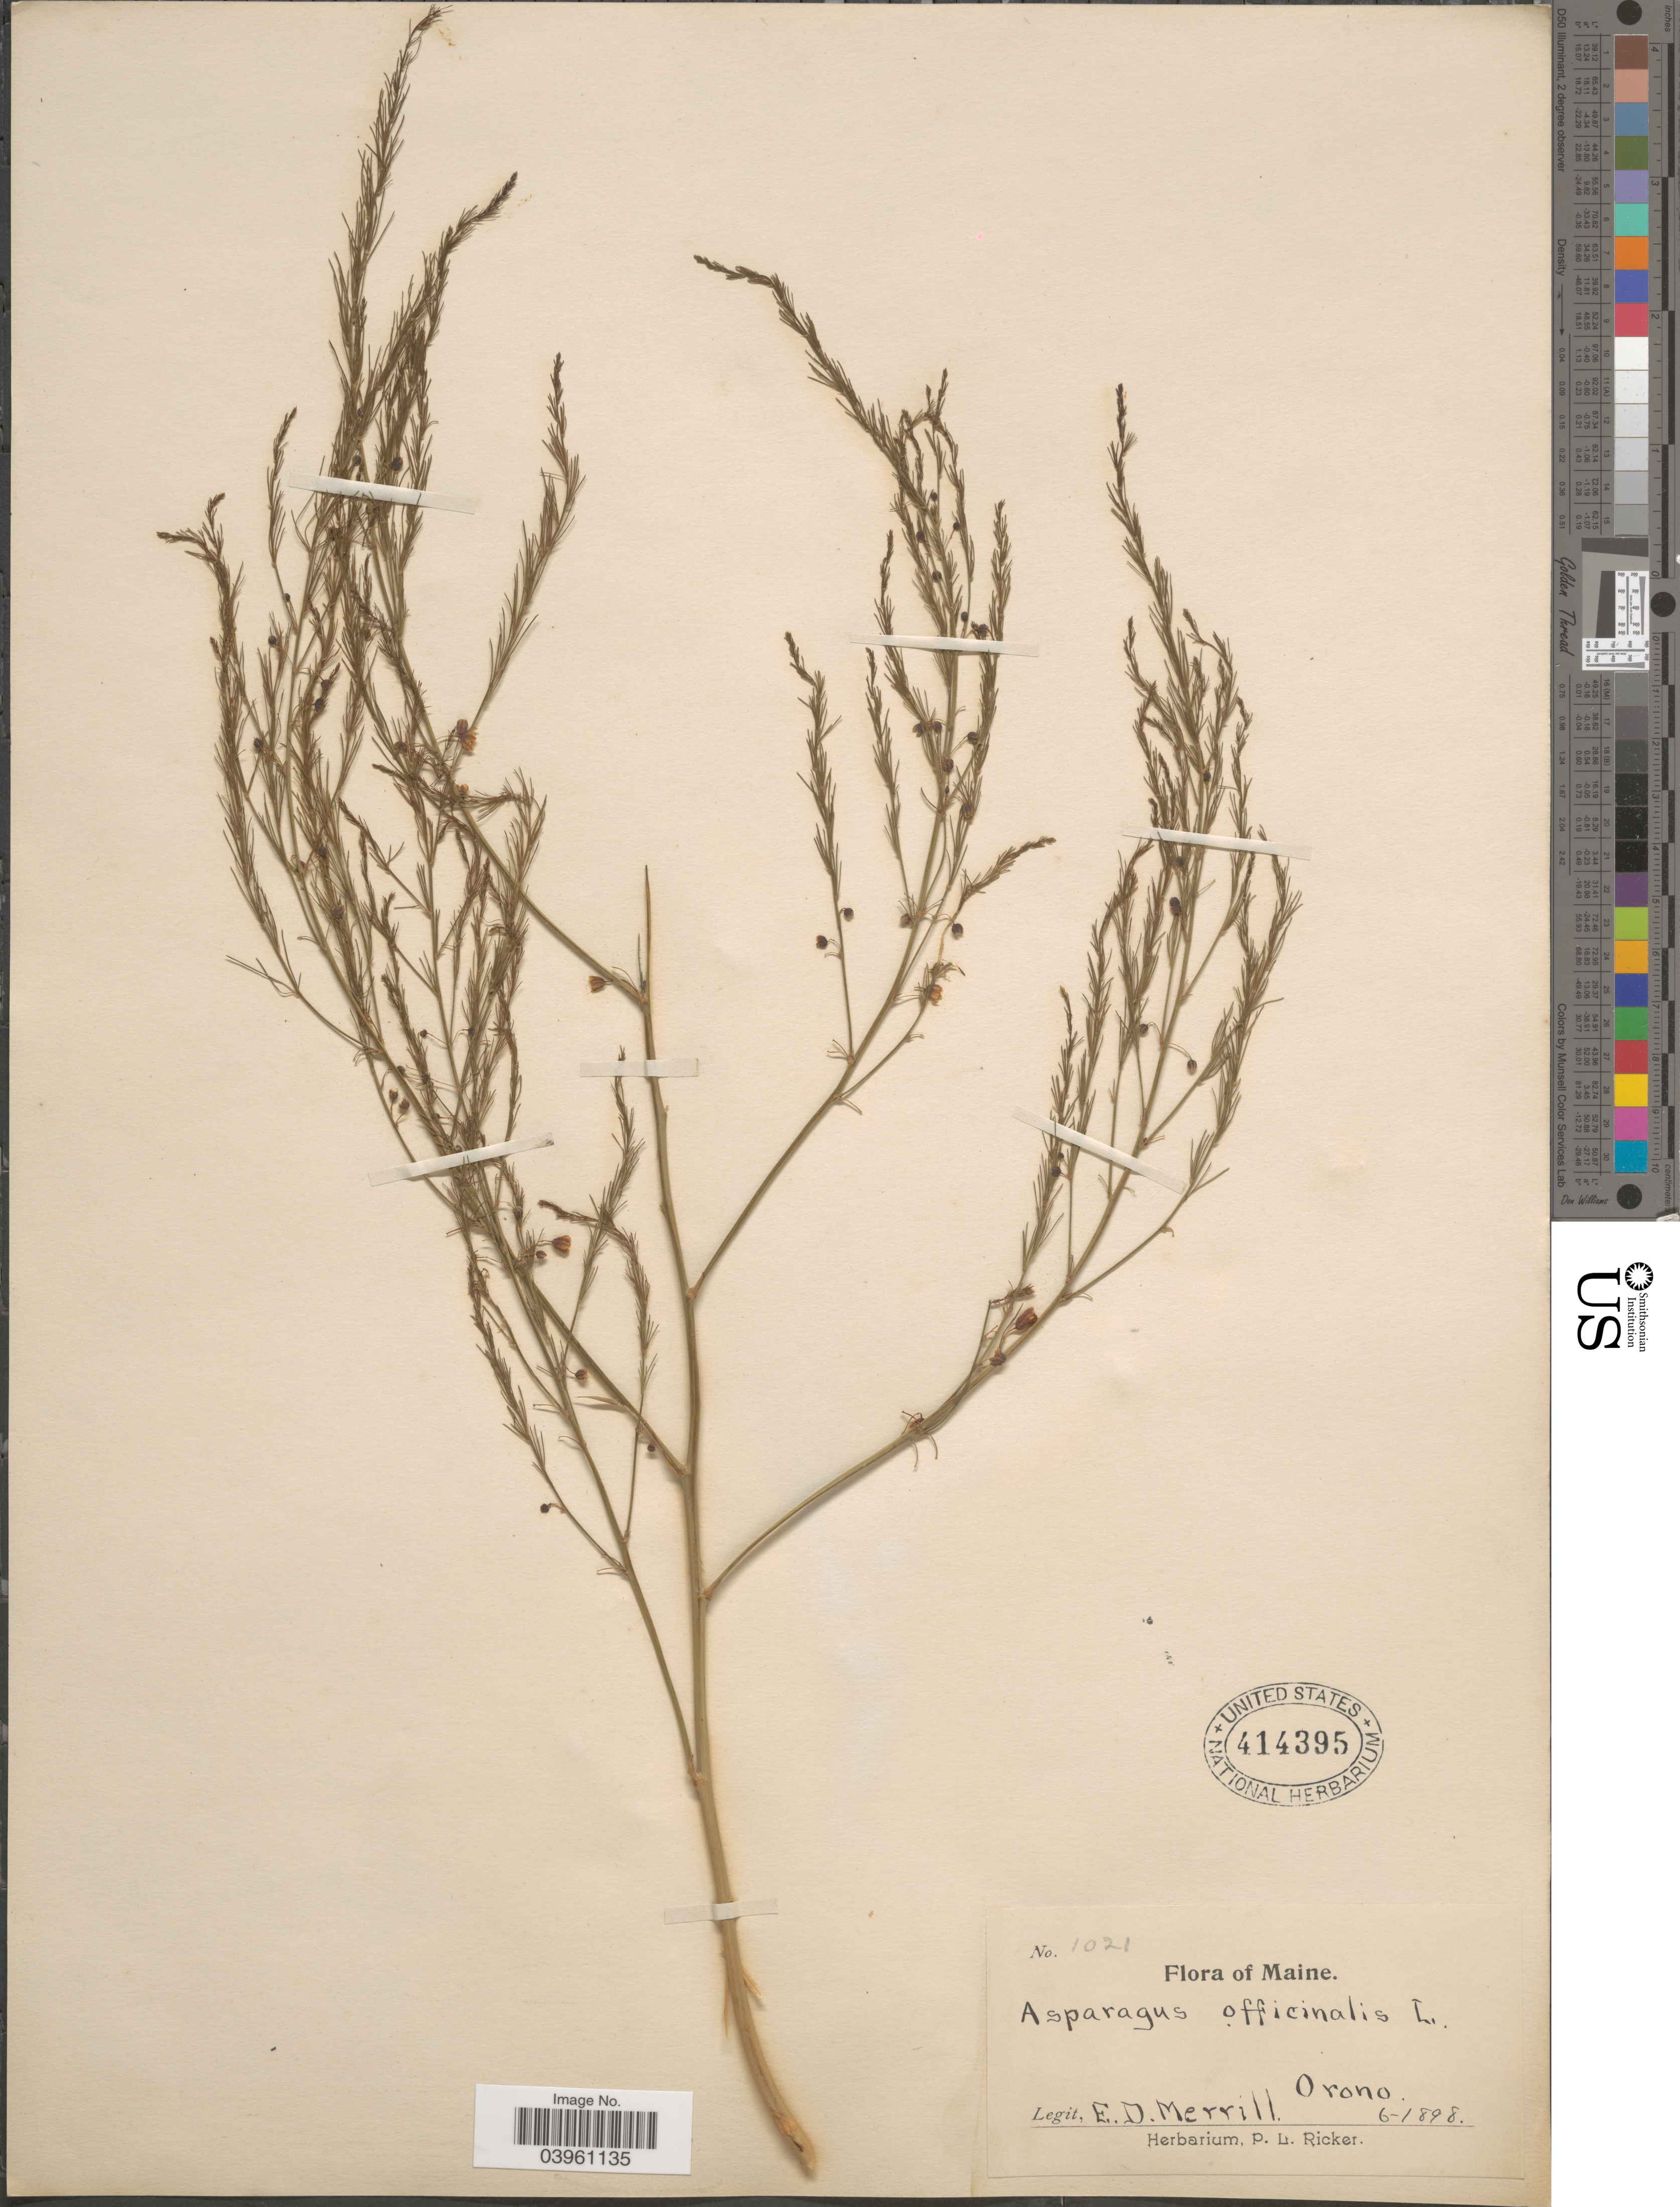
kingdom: Plantae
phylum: Tracheophyta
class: Liliopsida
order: Asparagales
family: Asparagaceae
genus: Asparagus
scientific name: Asparagus officinalis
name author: L.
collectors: E. D. Merrill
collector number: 1021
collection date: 1898-06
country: United States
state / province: Maine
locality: Orono.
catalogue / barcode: US 414395